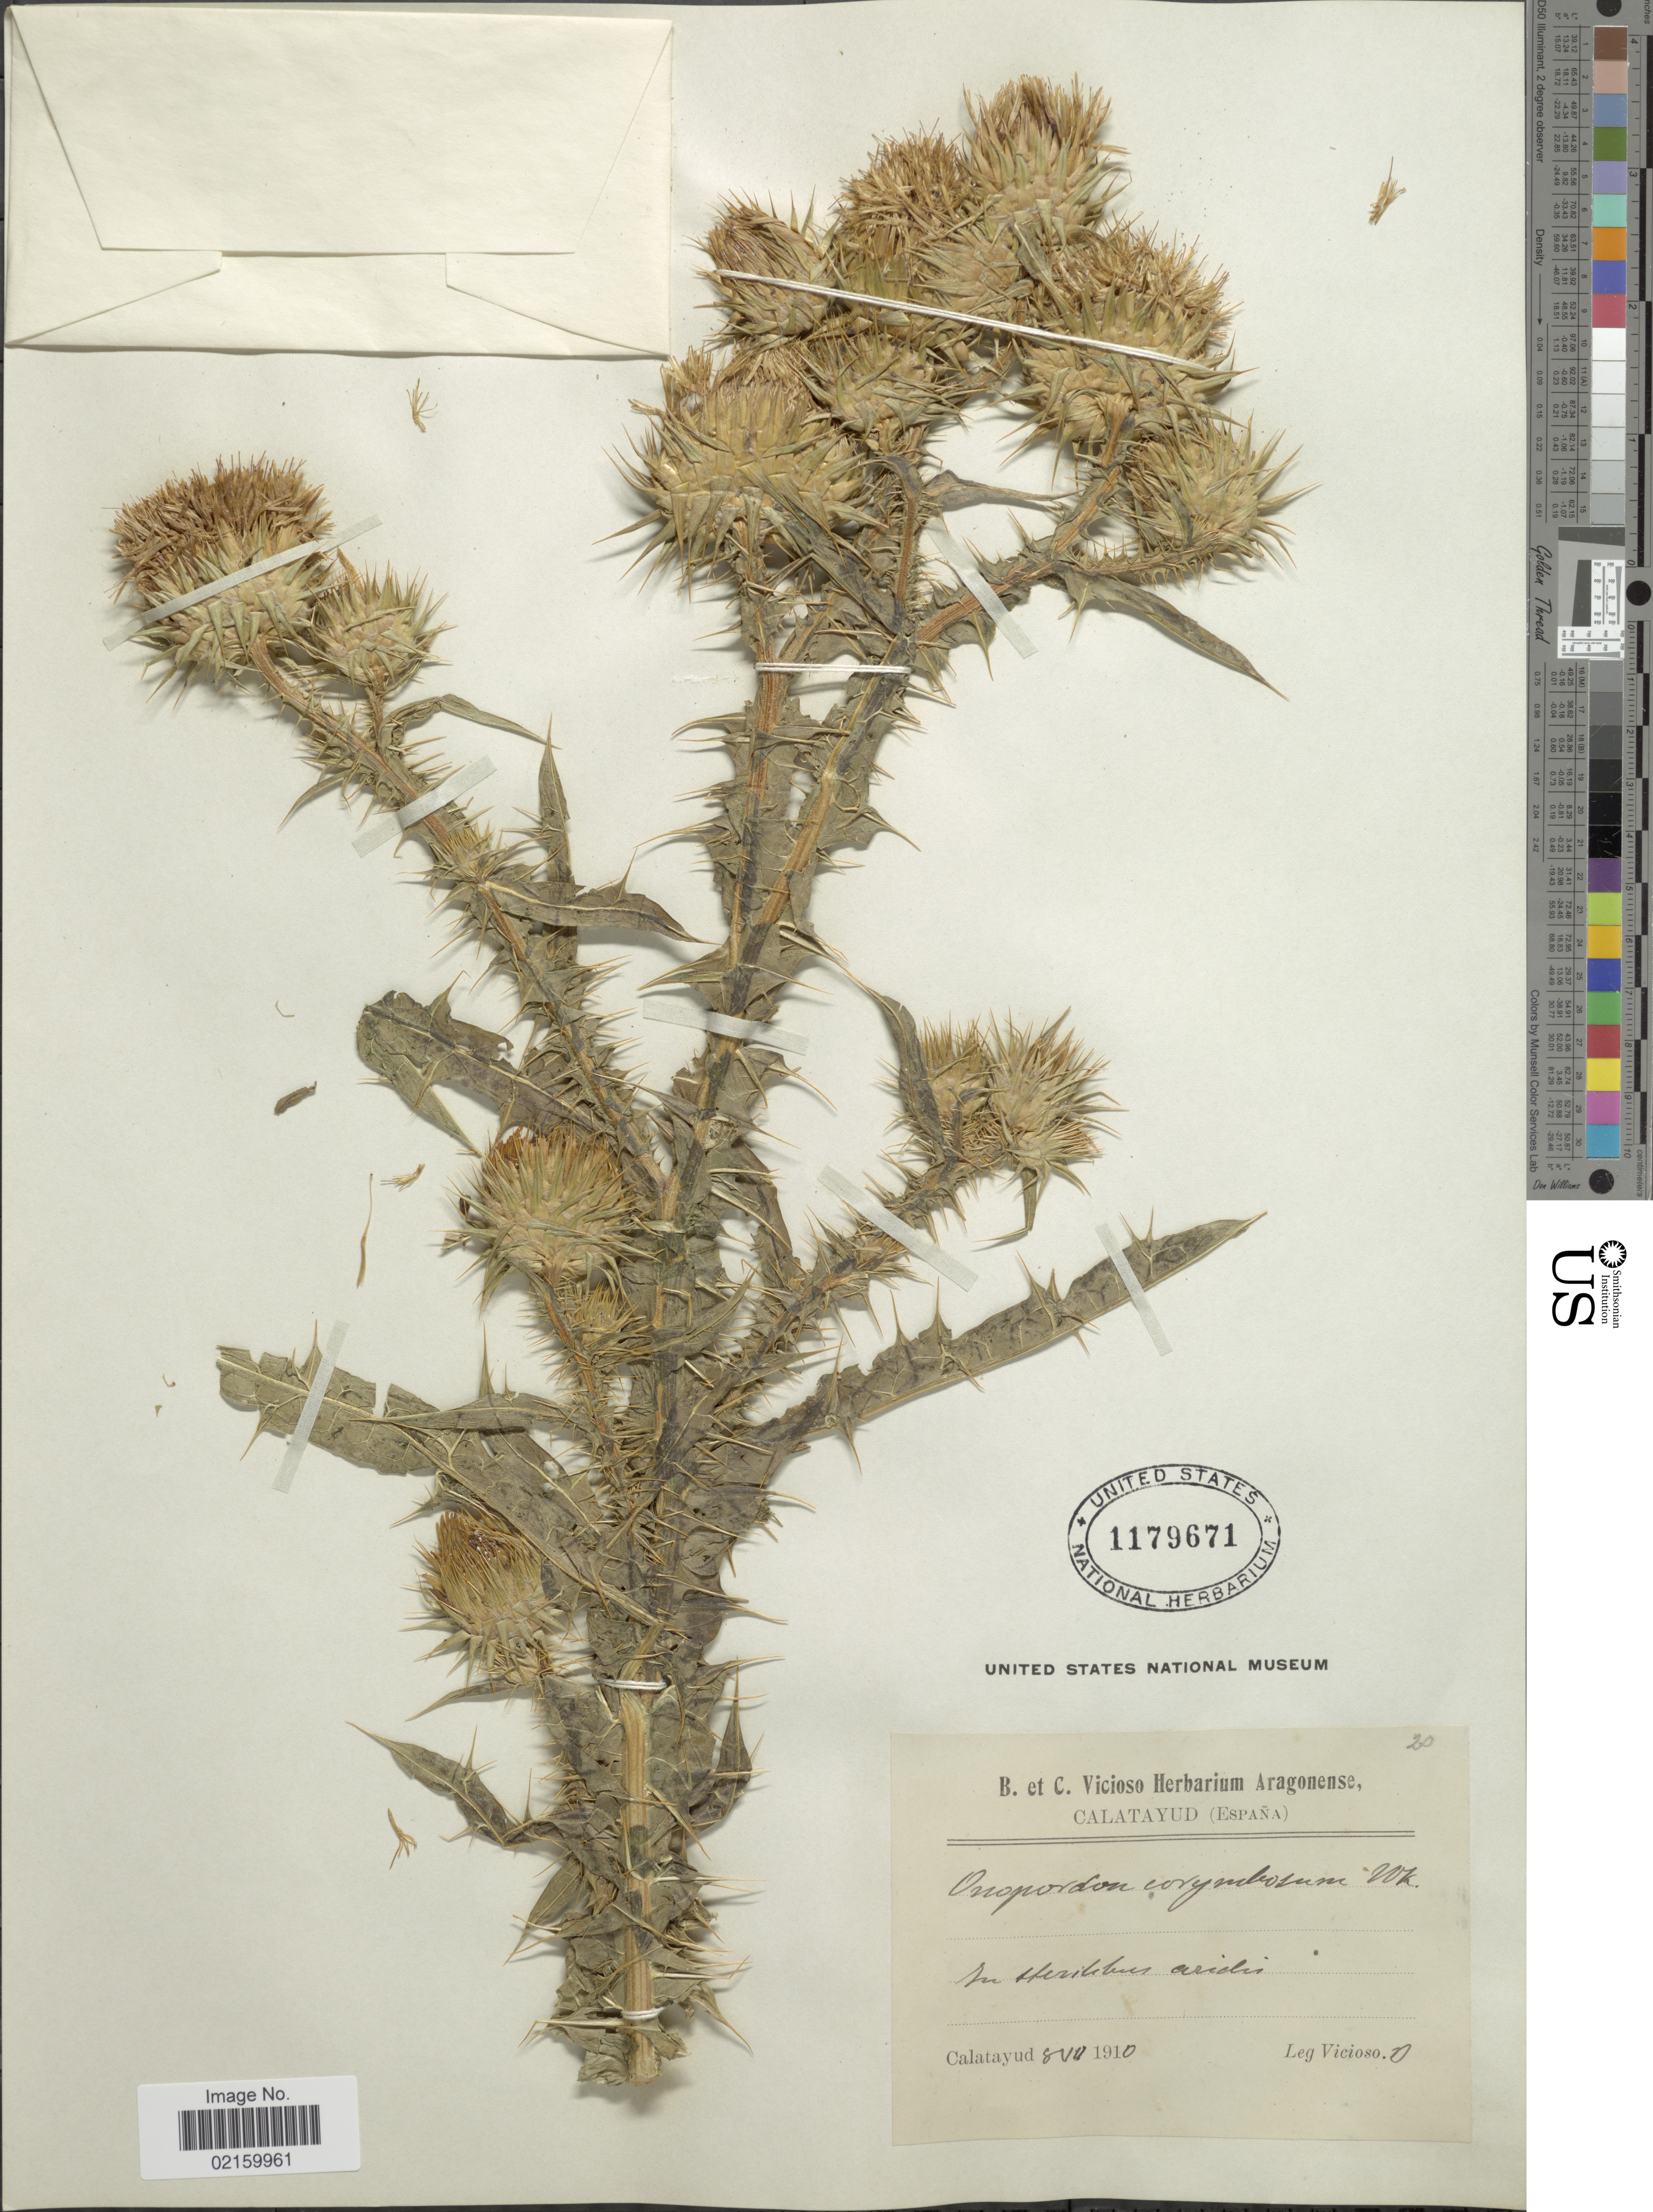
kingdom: Plantae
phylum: Tracheophyta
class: Magnoliopsida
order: Asterales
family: Asteraceae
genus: Onopordum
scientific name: Onopordum corymbosum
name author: Willk.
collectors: C. Vicioso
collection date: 1910-07-08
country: Spain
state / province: Aragon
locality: Calatayud( España)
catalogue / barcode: US 1179671